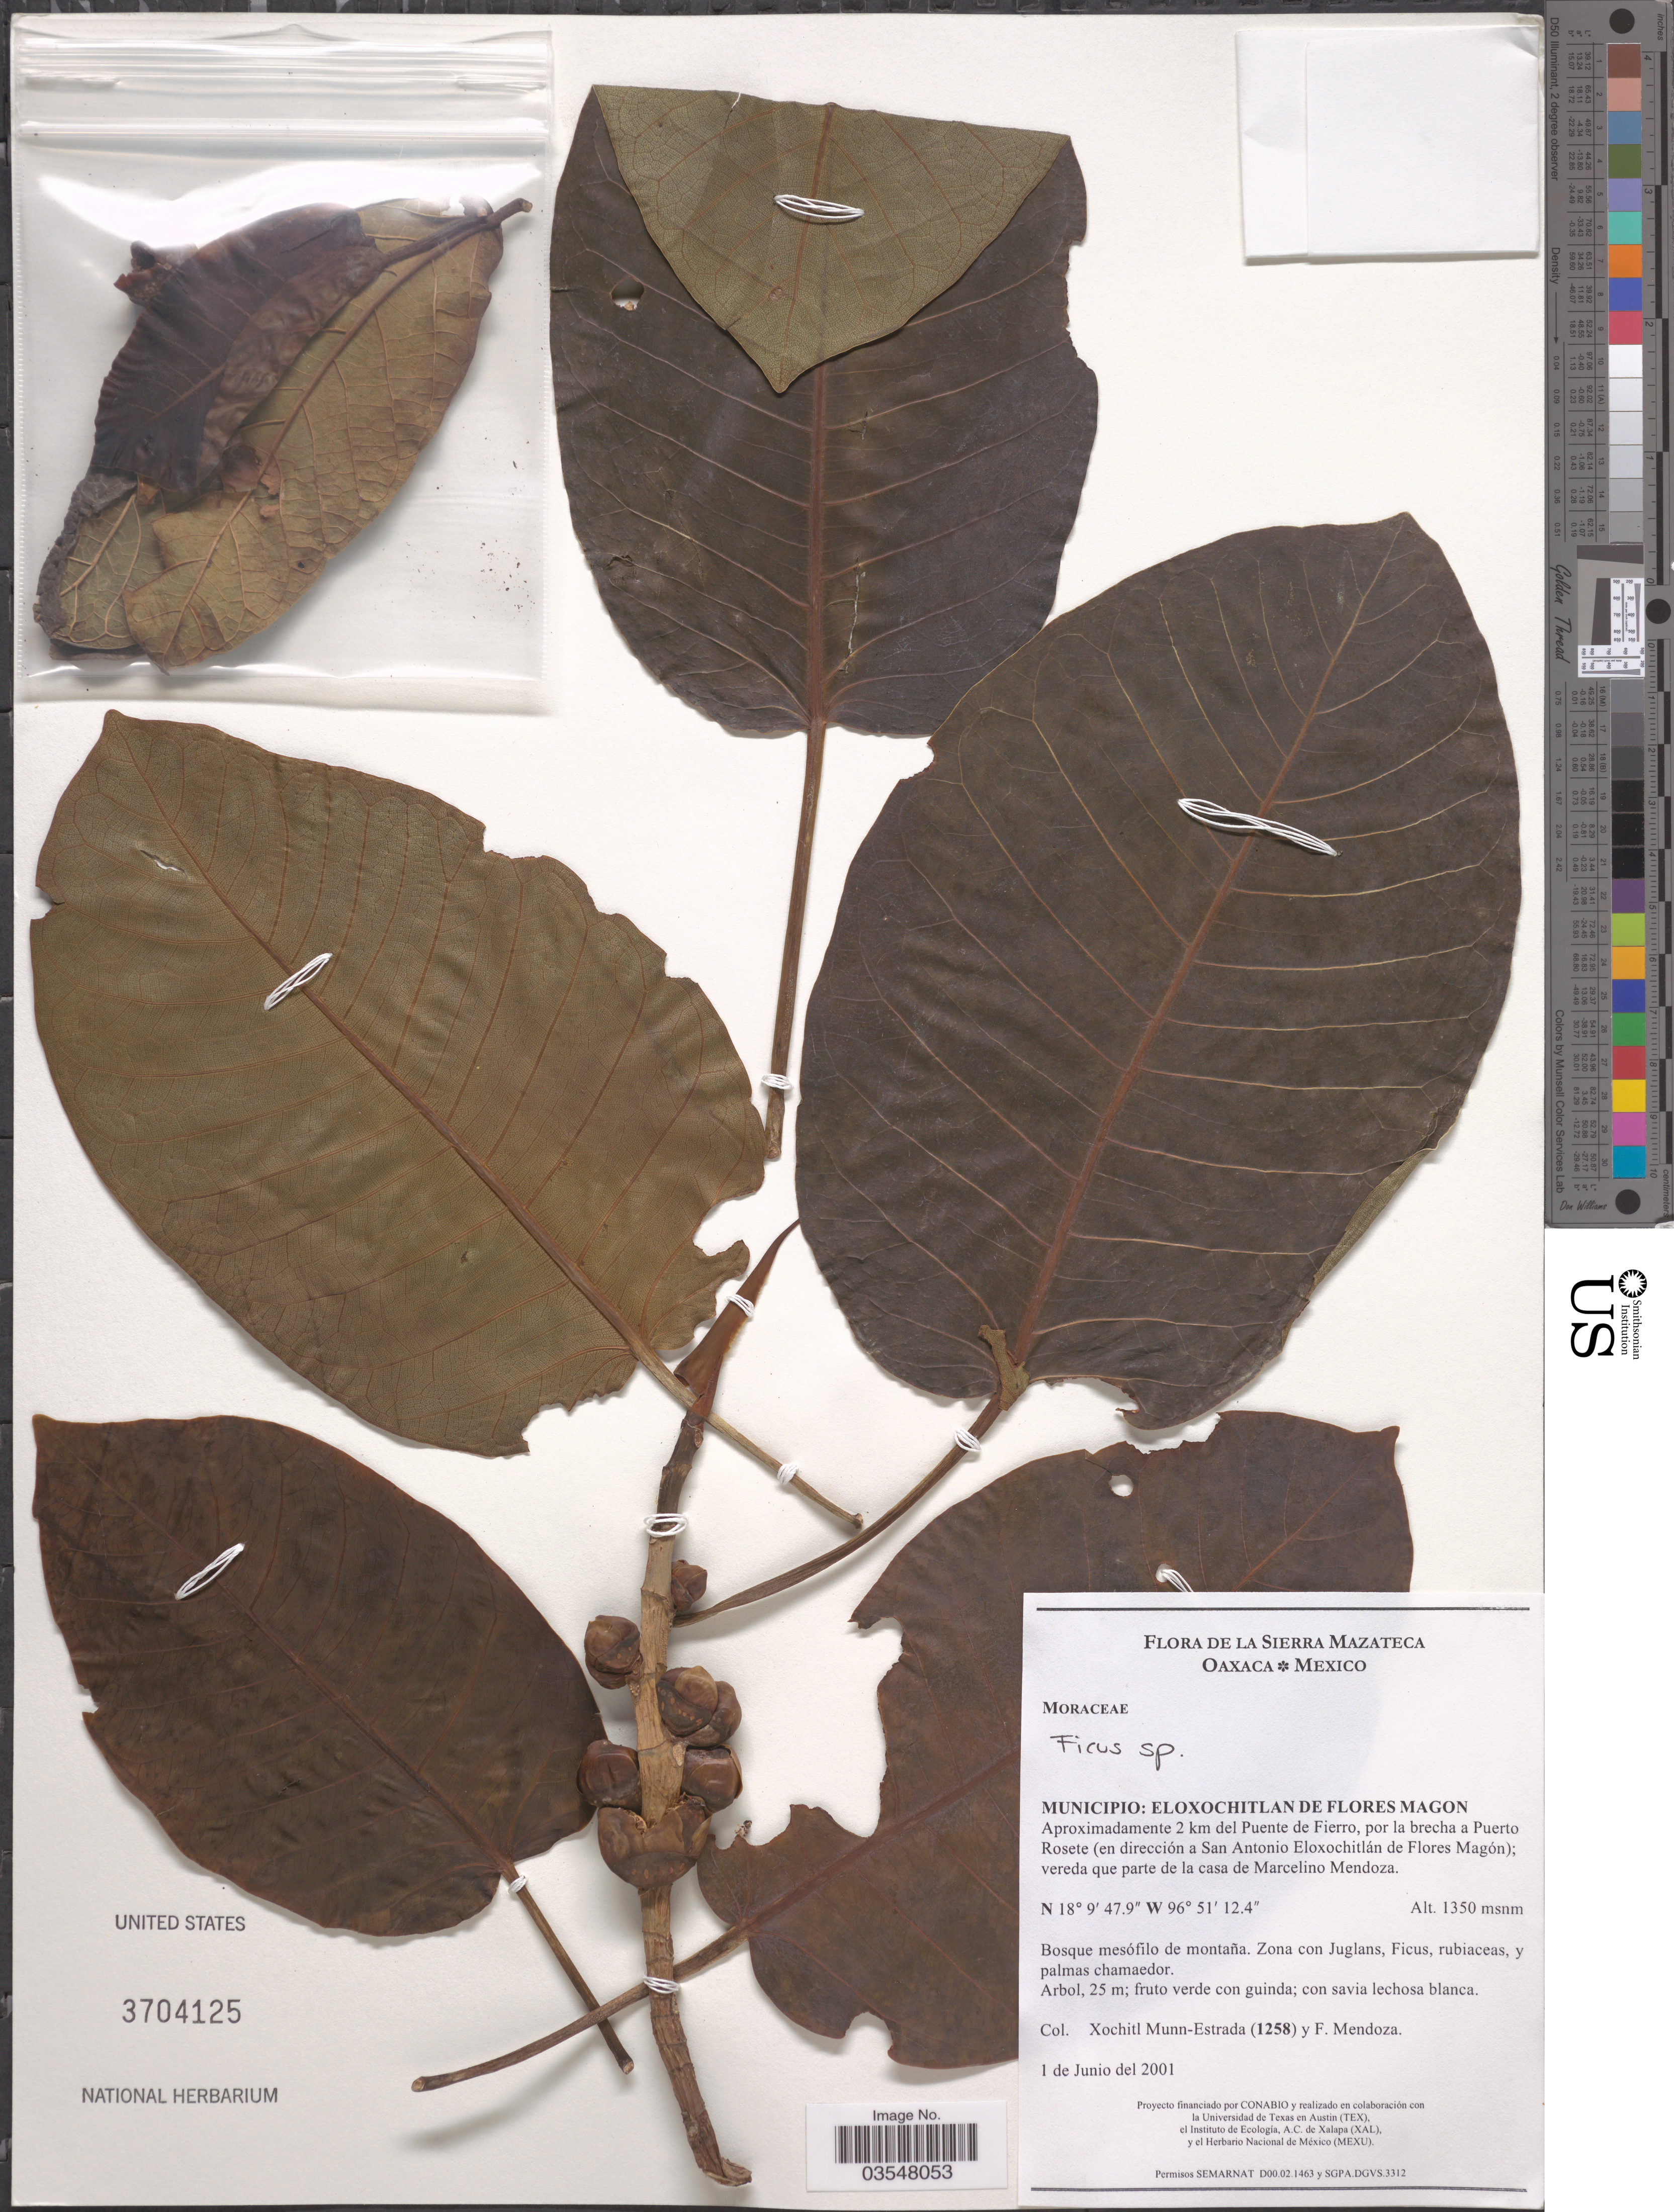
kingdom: Plantae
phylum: Tracheophyta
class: Magnoliopsida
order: Rosales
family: Moraceae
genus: Ficus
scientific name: Ficus sp.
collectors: X. Munn-Estrada & F. Mendoza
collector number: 1258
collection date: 2001-06-01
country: Mexico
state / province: Oaxaca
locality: La Sierra Mazateca. Municipio: Eloxochitlan de Flores Magon. Aproximadamente 2 km del Puente de Fierro, por la brecha a Puerto Rosete (en dirección a San Antonio Eloxochitlán de Flores Magón); vereda que parte de la casa de Marcelino Mendoza.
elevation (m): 1350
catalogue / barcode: US 3704125